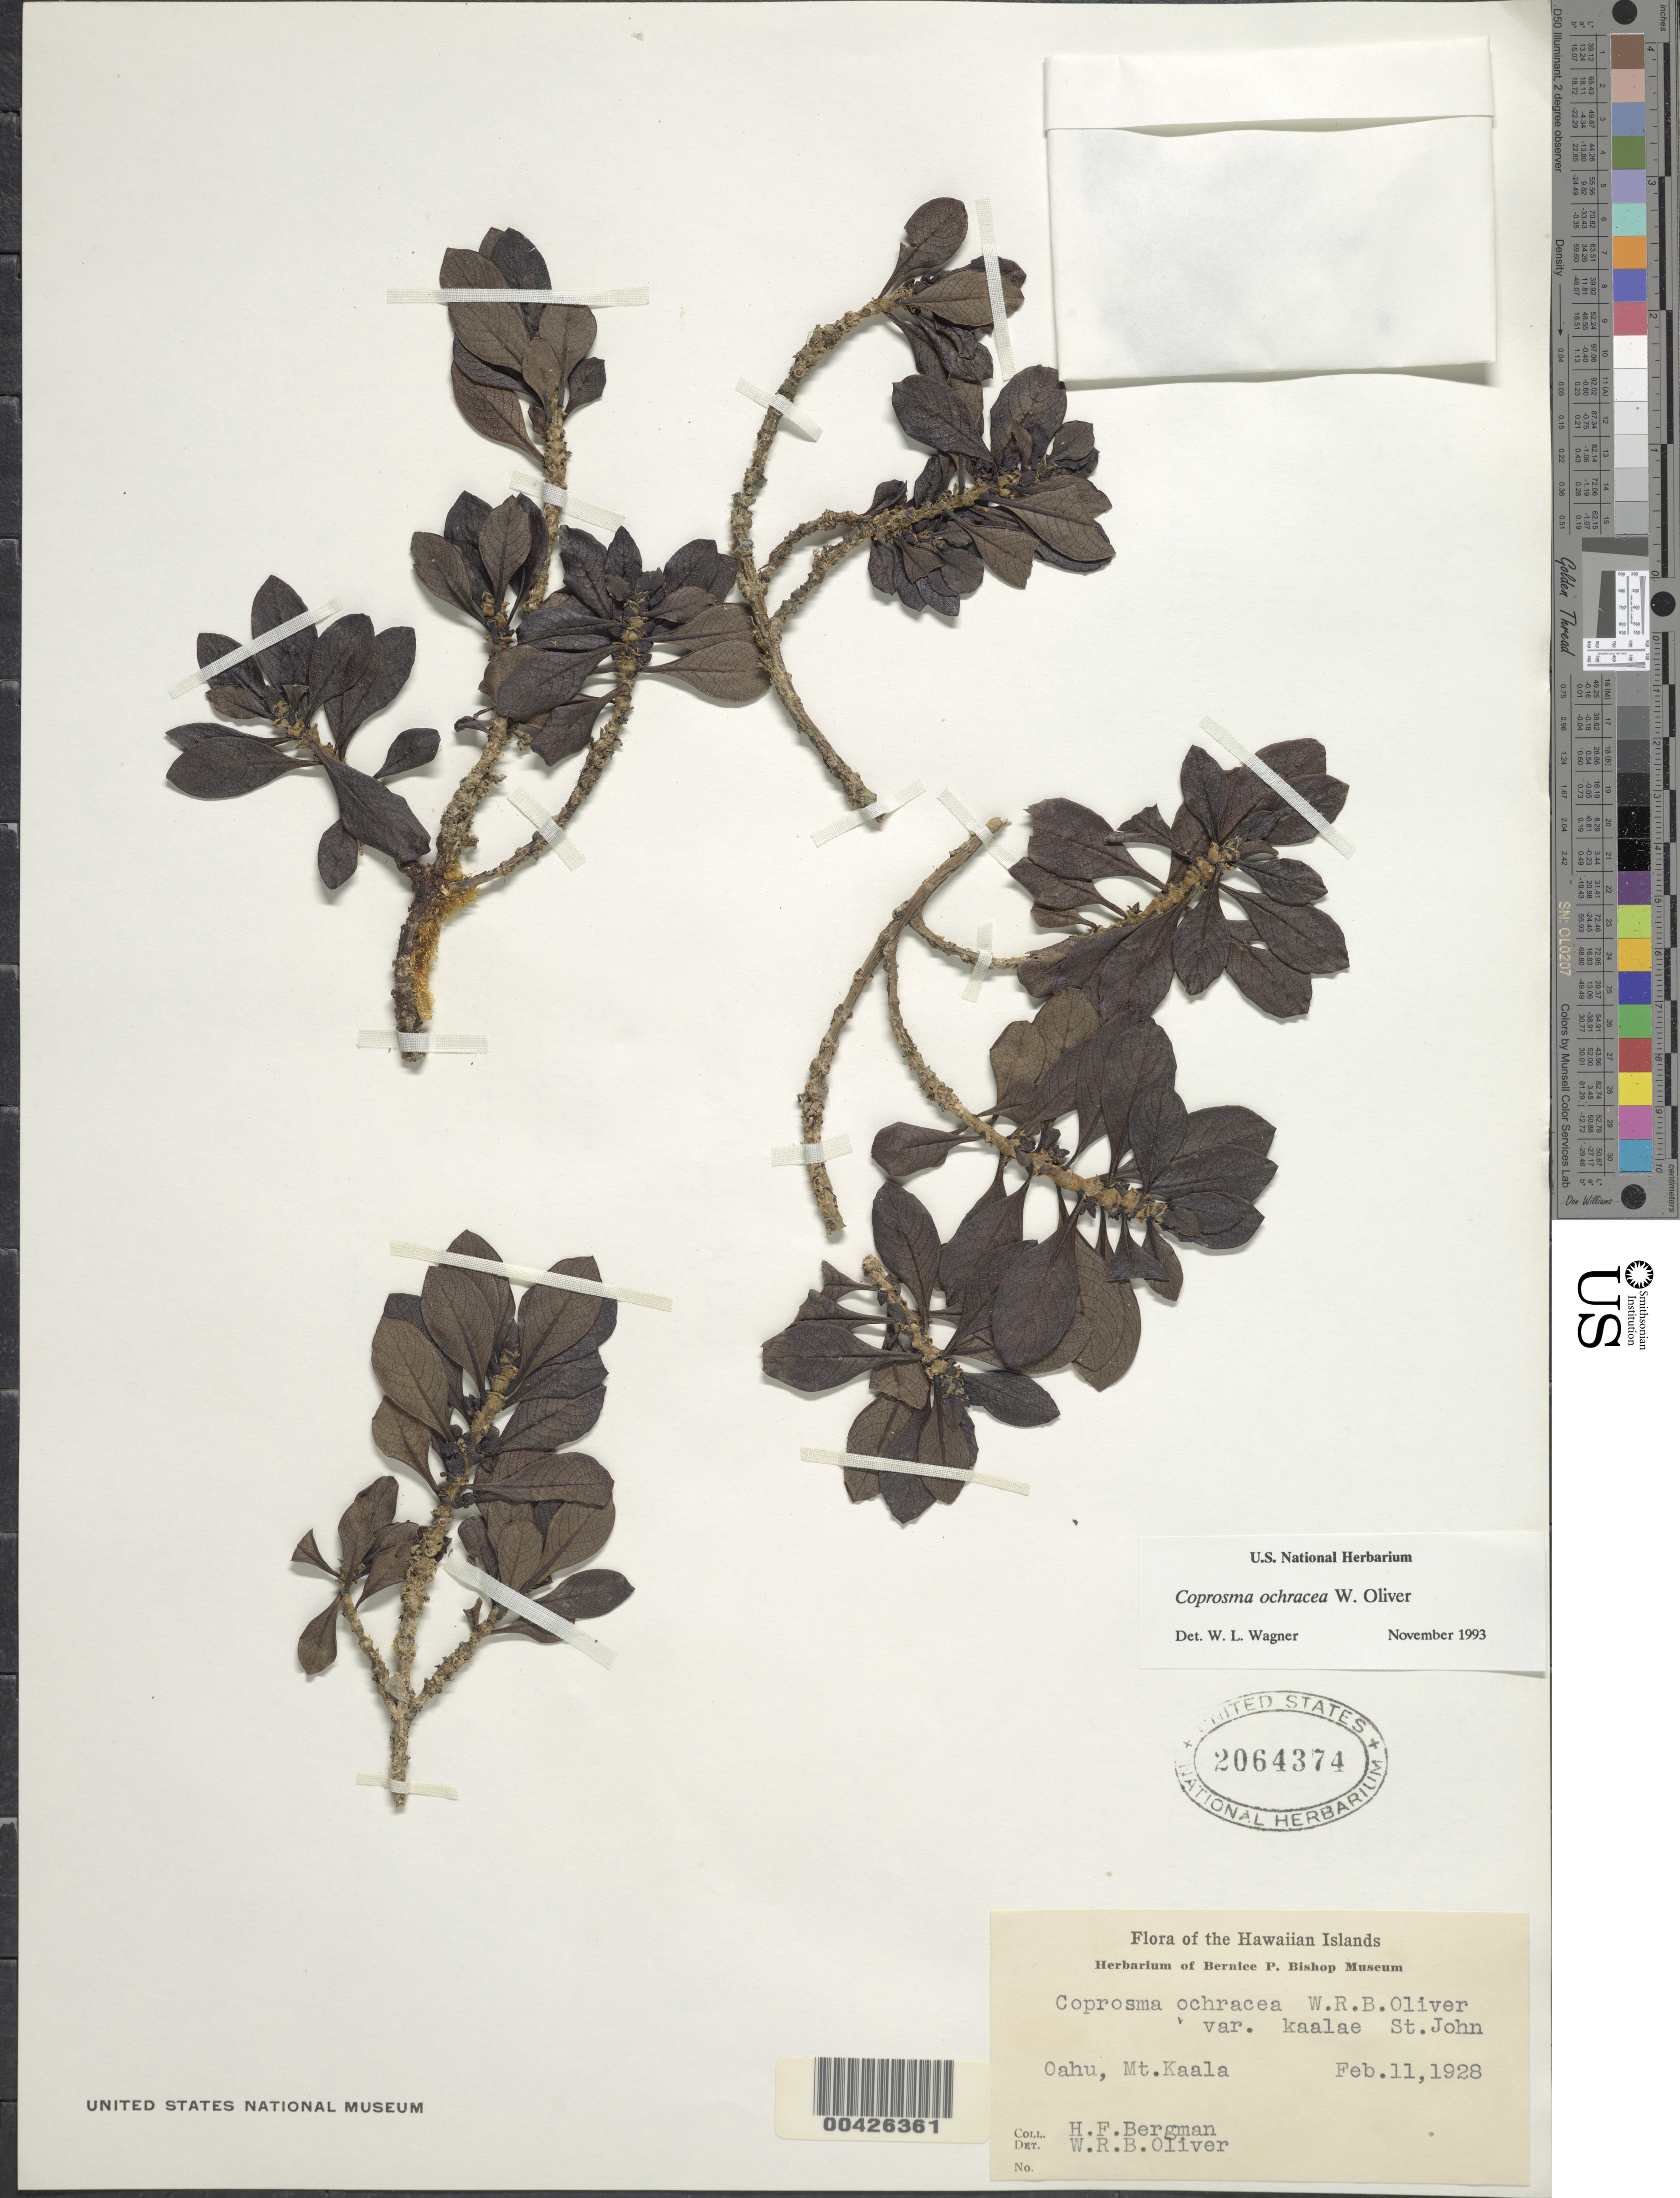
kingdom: Plantae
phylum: Tracheophyta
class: Magnoliopsida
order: Gentianales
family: Rubiaceae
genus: Coprosma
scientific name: Coprosma ochracea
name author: W.R.B. Oliv.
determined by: Wagner, W. L., (BOT), Smithsonian Institution - National Museum of Natural History (UNITED STATES)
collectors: H. Bergman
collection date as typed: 11 Feb 1928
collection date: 1928-02-11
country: United States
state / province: Hawaii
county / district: Honolulu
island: Oahu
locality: Oahu: Mt. Kaala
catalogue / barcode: US 2064374